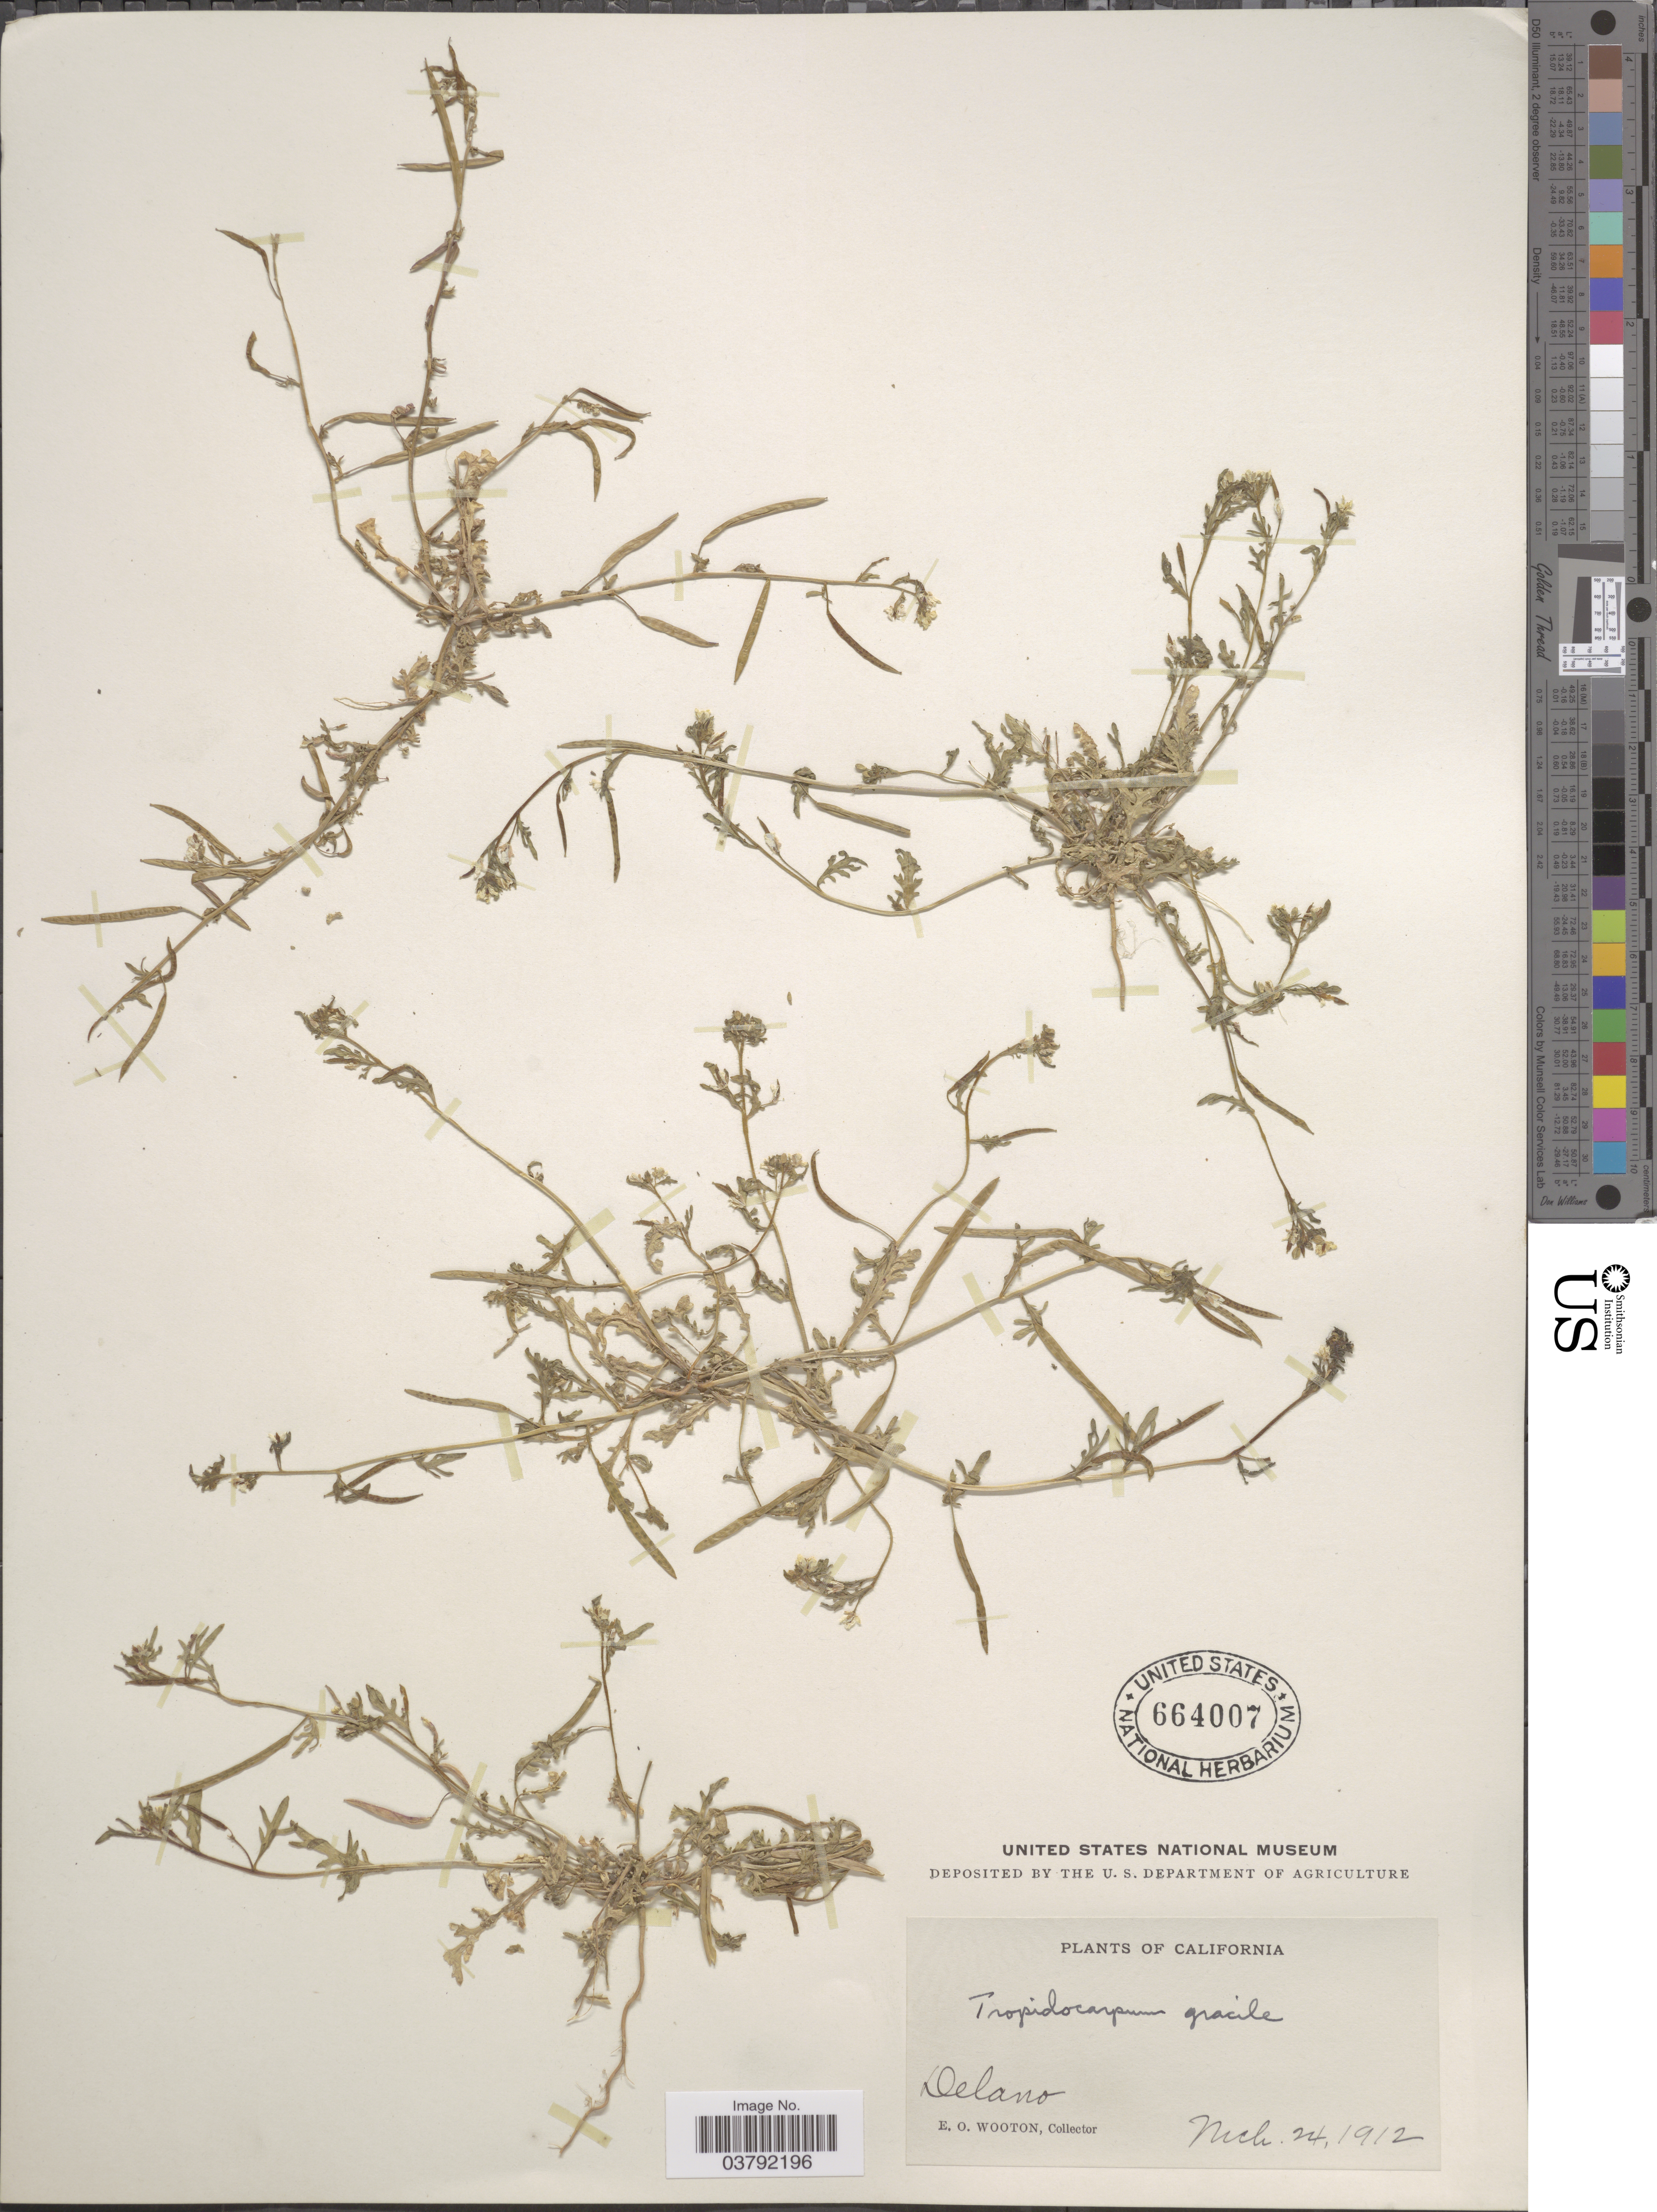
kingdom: Plantae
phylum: Tracheophyta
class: Magnoliopsida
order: Brassicales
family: Brassicaceae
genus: Tropidocarpum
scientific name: Tropidocarpum gracile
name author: Hook.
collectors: E. O. Wooton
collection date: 1912-03-24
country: United States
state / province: California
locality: Delano.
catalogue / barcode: US 664007